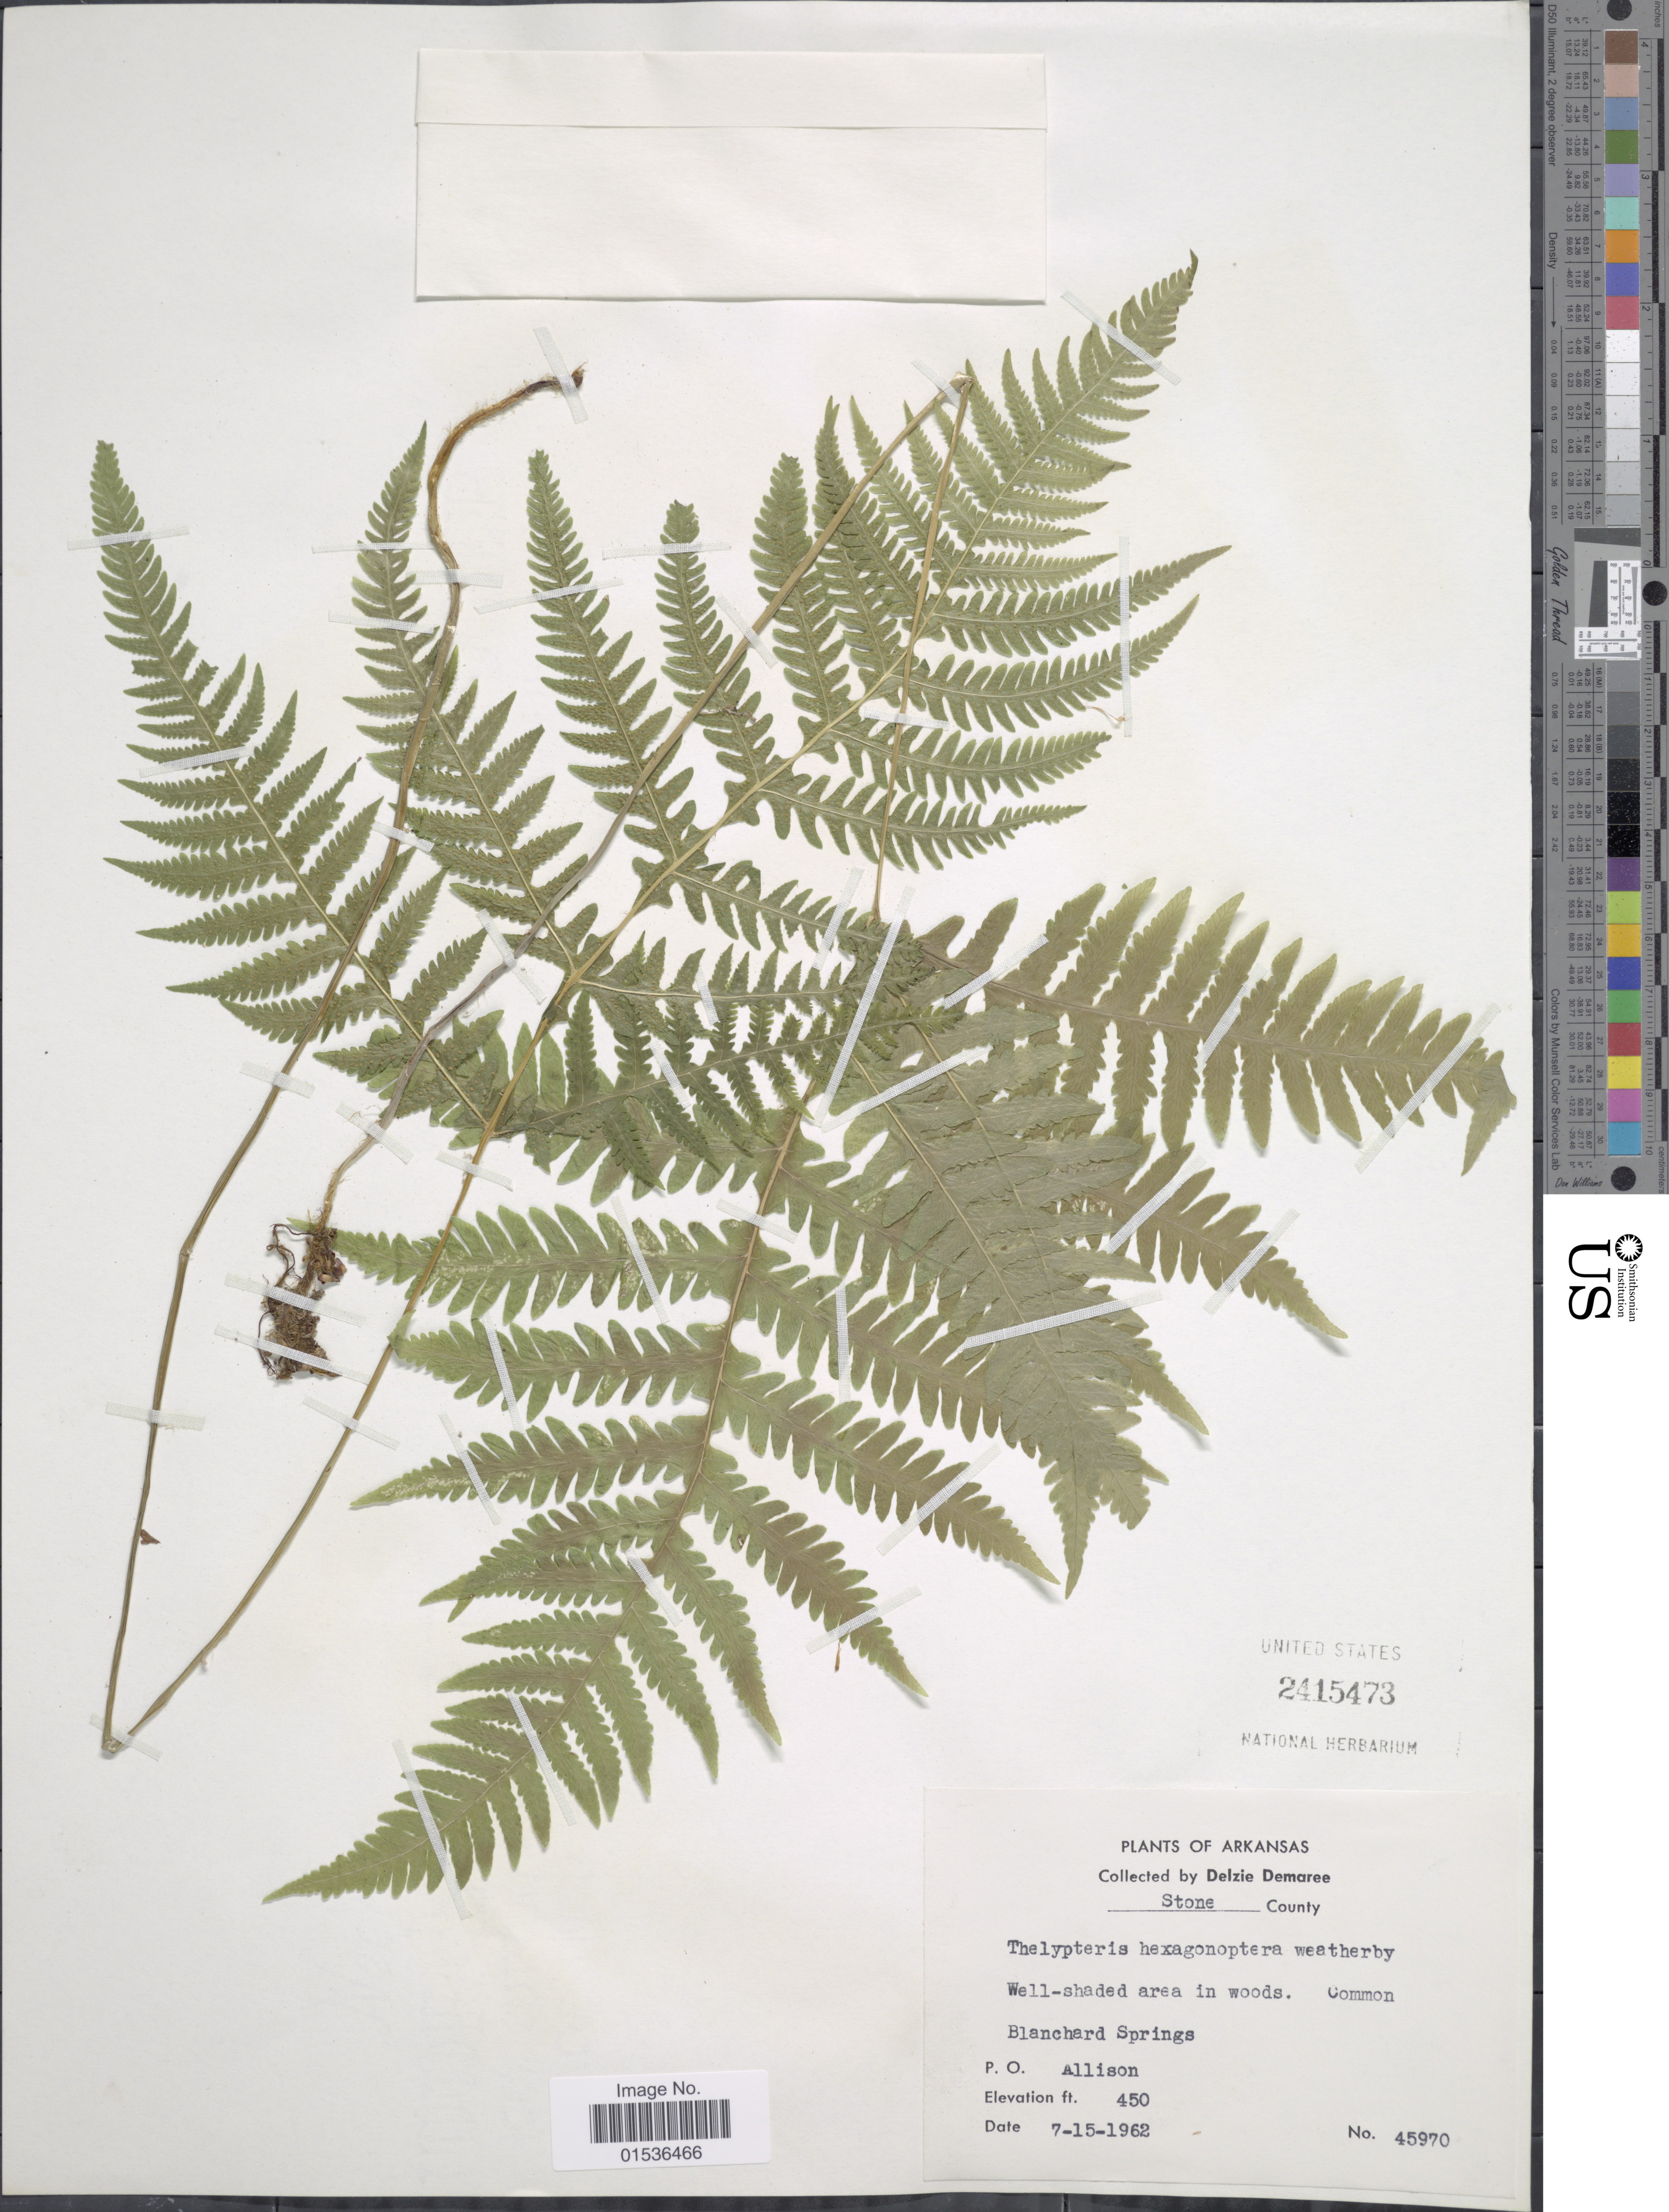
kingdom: Plantae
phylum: Tracheophyta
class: Polypodiopsida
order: Polypodiales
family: Thelypteridaceae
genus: Phegopteris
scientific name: Phegopteris hexagonoptera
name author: (Michx.) Fée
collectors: D. Demaree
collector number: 45970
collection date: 1962-07-15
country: United States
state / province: Arkansas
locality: Arkansas, Stone County, Blanchard Springs, P.O. Allison.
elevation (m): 137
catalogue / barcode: US 2415473